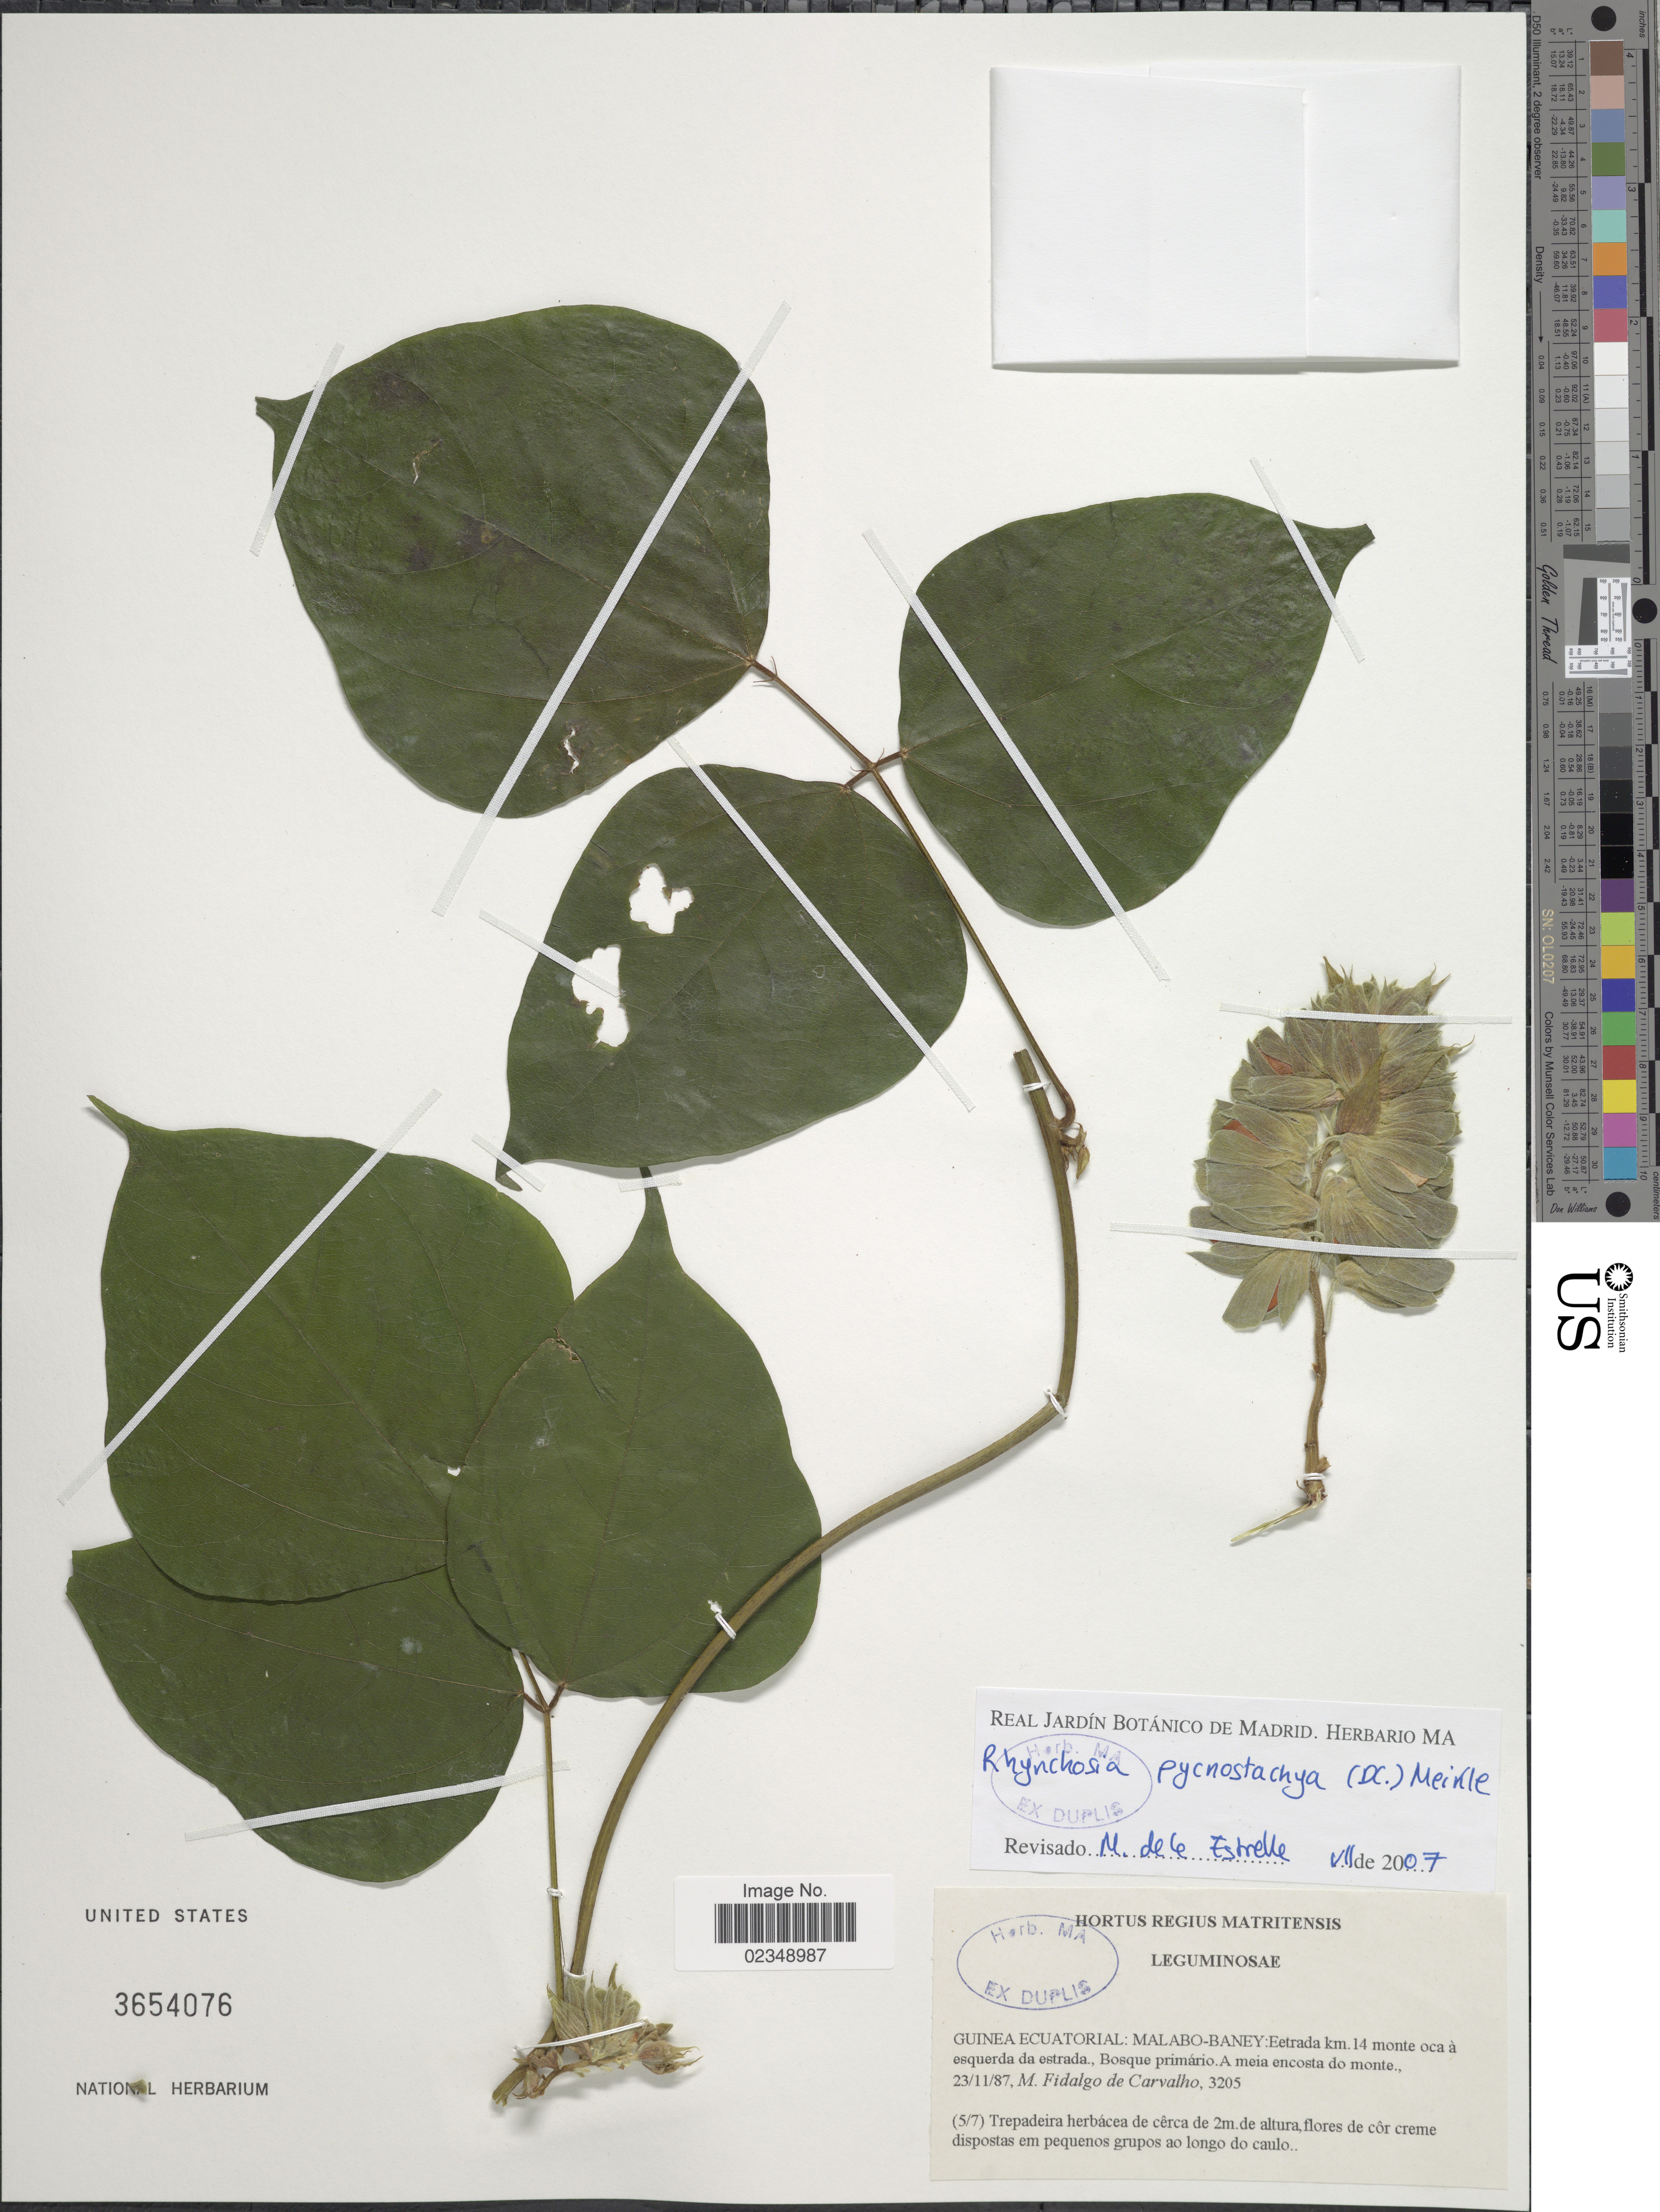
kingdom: Plantae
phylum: Tracheophyta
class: Magnoliopsida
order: Fabales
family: Fabaceae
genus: Rhynchosia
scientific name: Rhynchosia pycnostachya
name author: (DC.) Meikle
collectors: M. Fidalgo de Carvalho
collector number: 3205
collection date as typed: Transcribed d/m/y: 23/11/87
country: Equatorial Guinea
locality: Guinea Ecuatorial: Malabo-Baney: Eetrada km. 14 monte oca a esquerda da estrada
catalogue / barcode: US 3654076